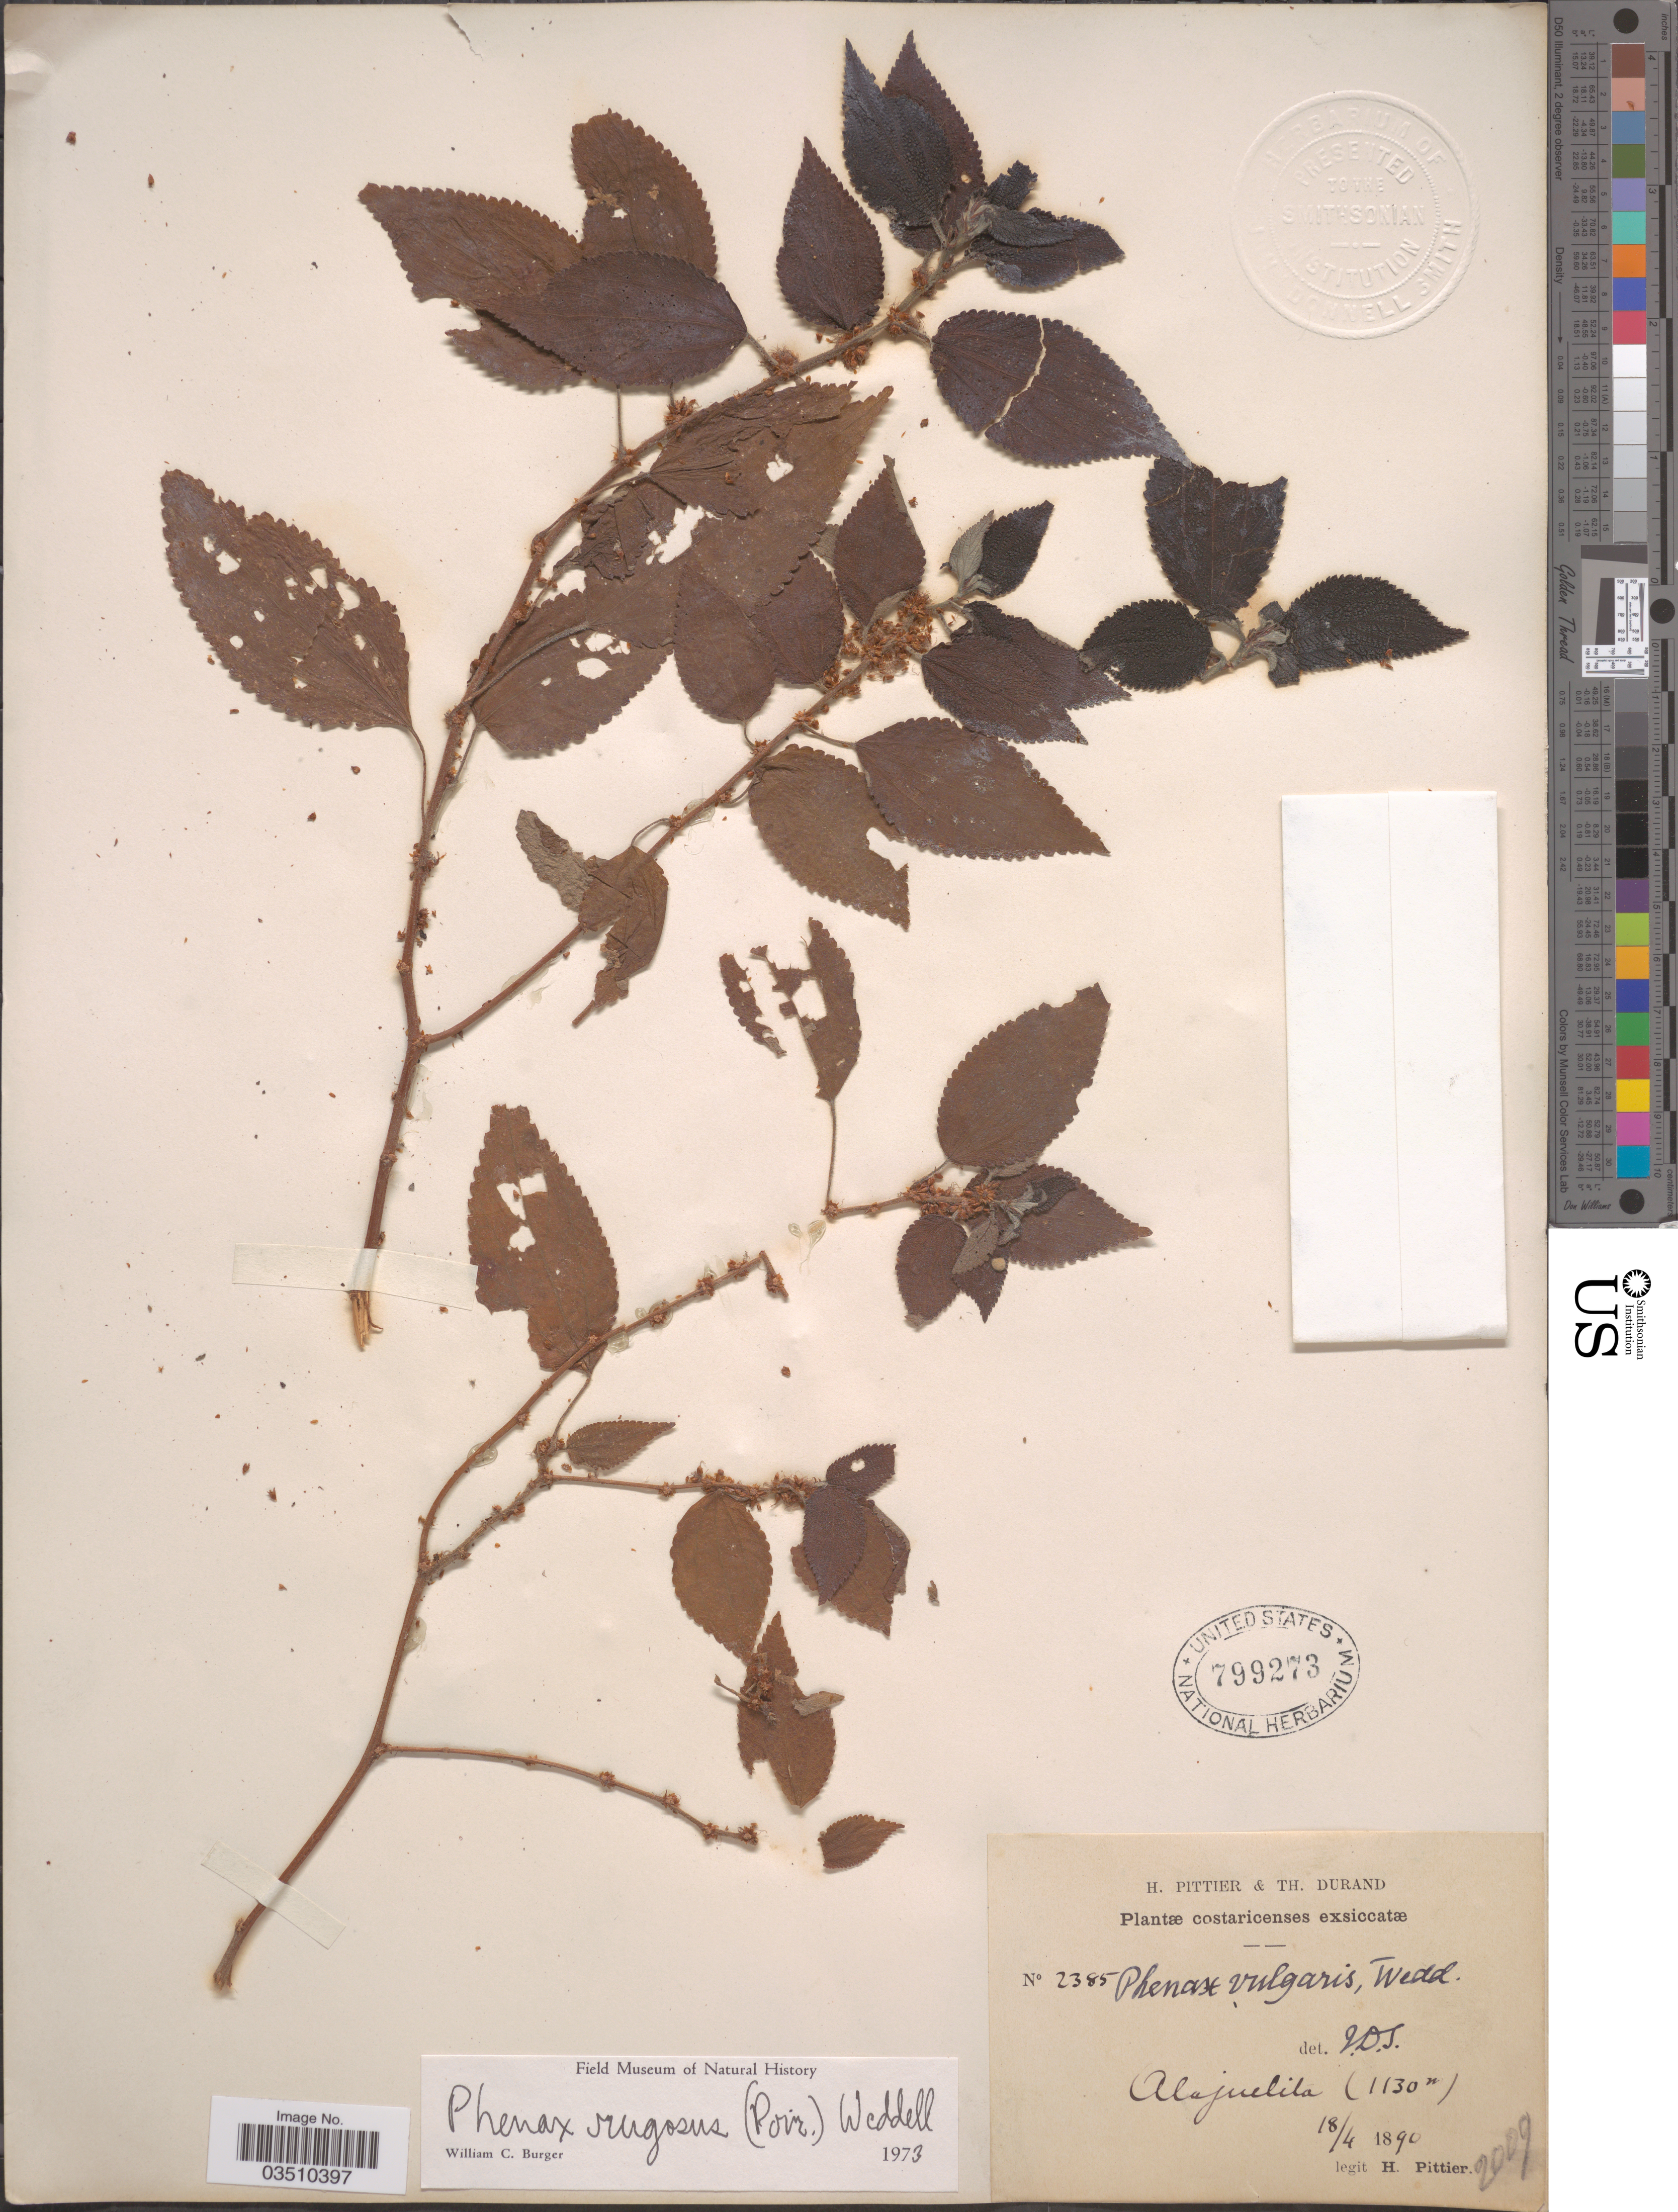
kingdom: Plantae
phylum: Tracheophyta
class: Magnoliopsida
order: Rosales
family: Urticaceae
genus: Phenax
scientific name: Phenax rugosus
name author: (Poir.) Wedd.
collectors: H. F. Pittier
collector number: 2385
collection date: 1890-04-18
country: Costa Rica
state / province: Alajuela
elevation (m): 1130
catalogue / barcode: US 799273